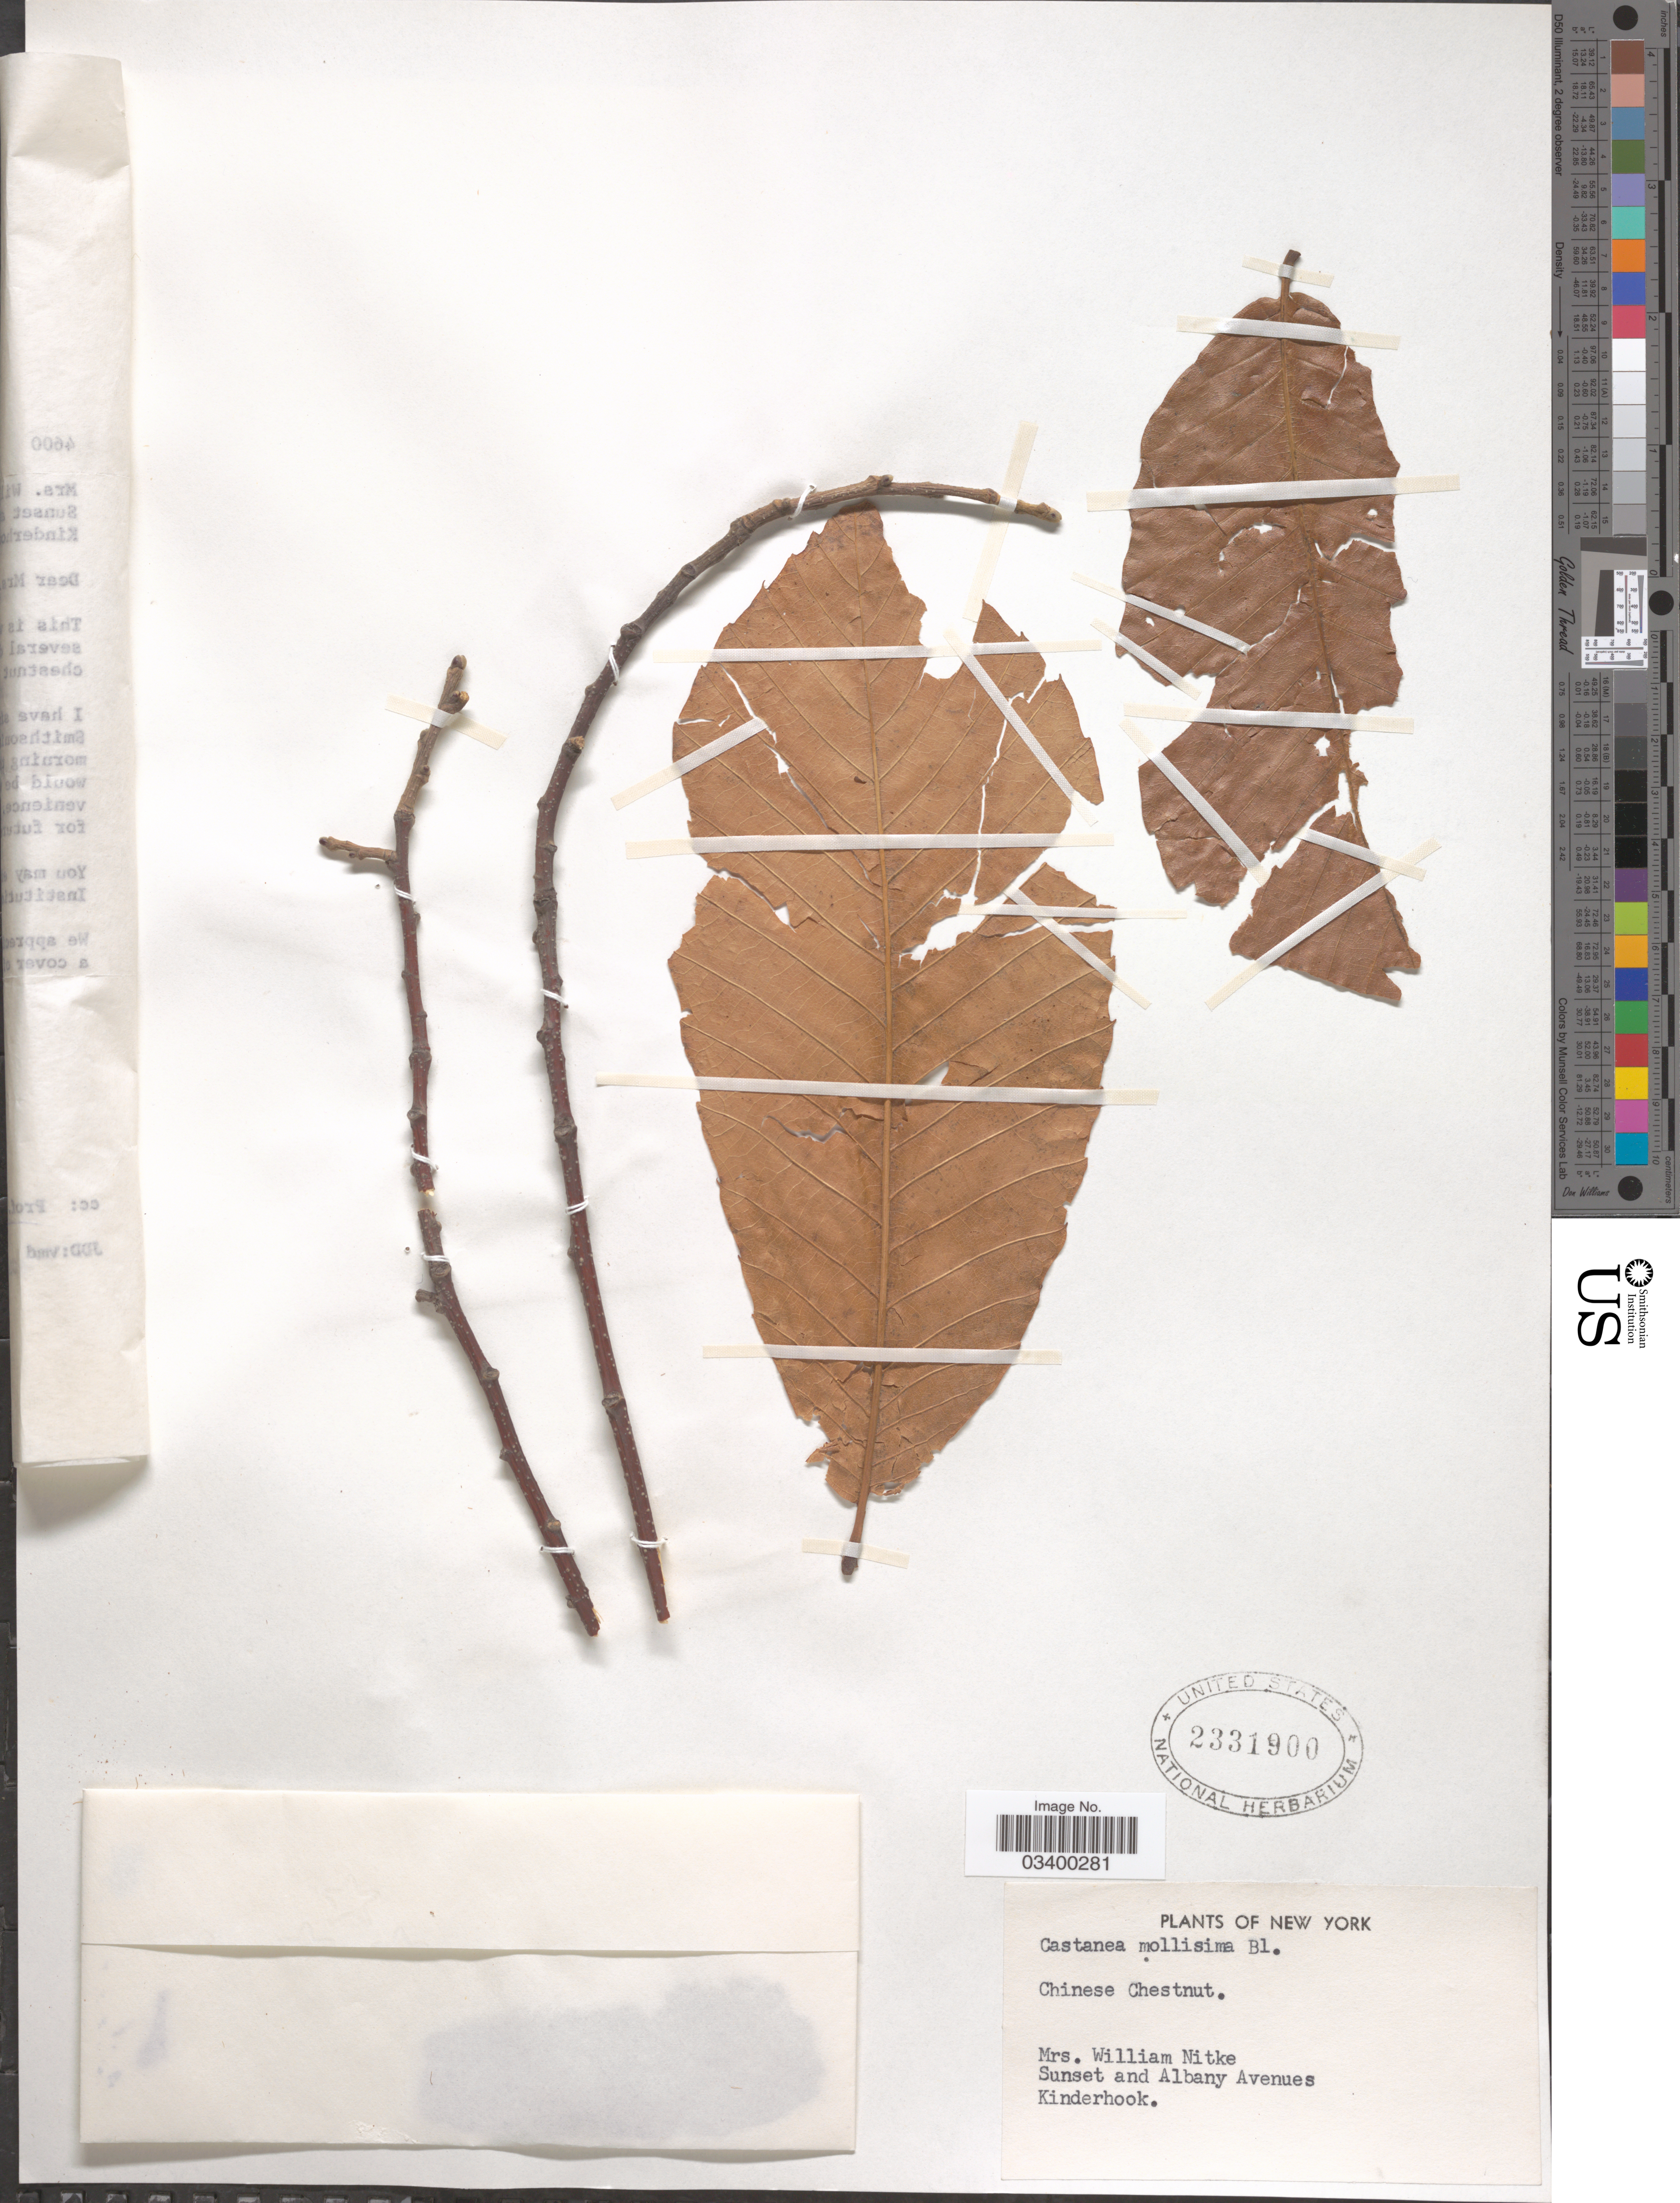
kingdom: Plantae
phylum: Tracheophyta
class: Magnoliopsida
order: Fagales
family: Fagaceae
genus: Castanea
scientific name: Castanea mollissima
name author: Blume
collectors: W. Nitke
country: United States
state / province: New York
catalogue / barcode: US 2331900